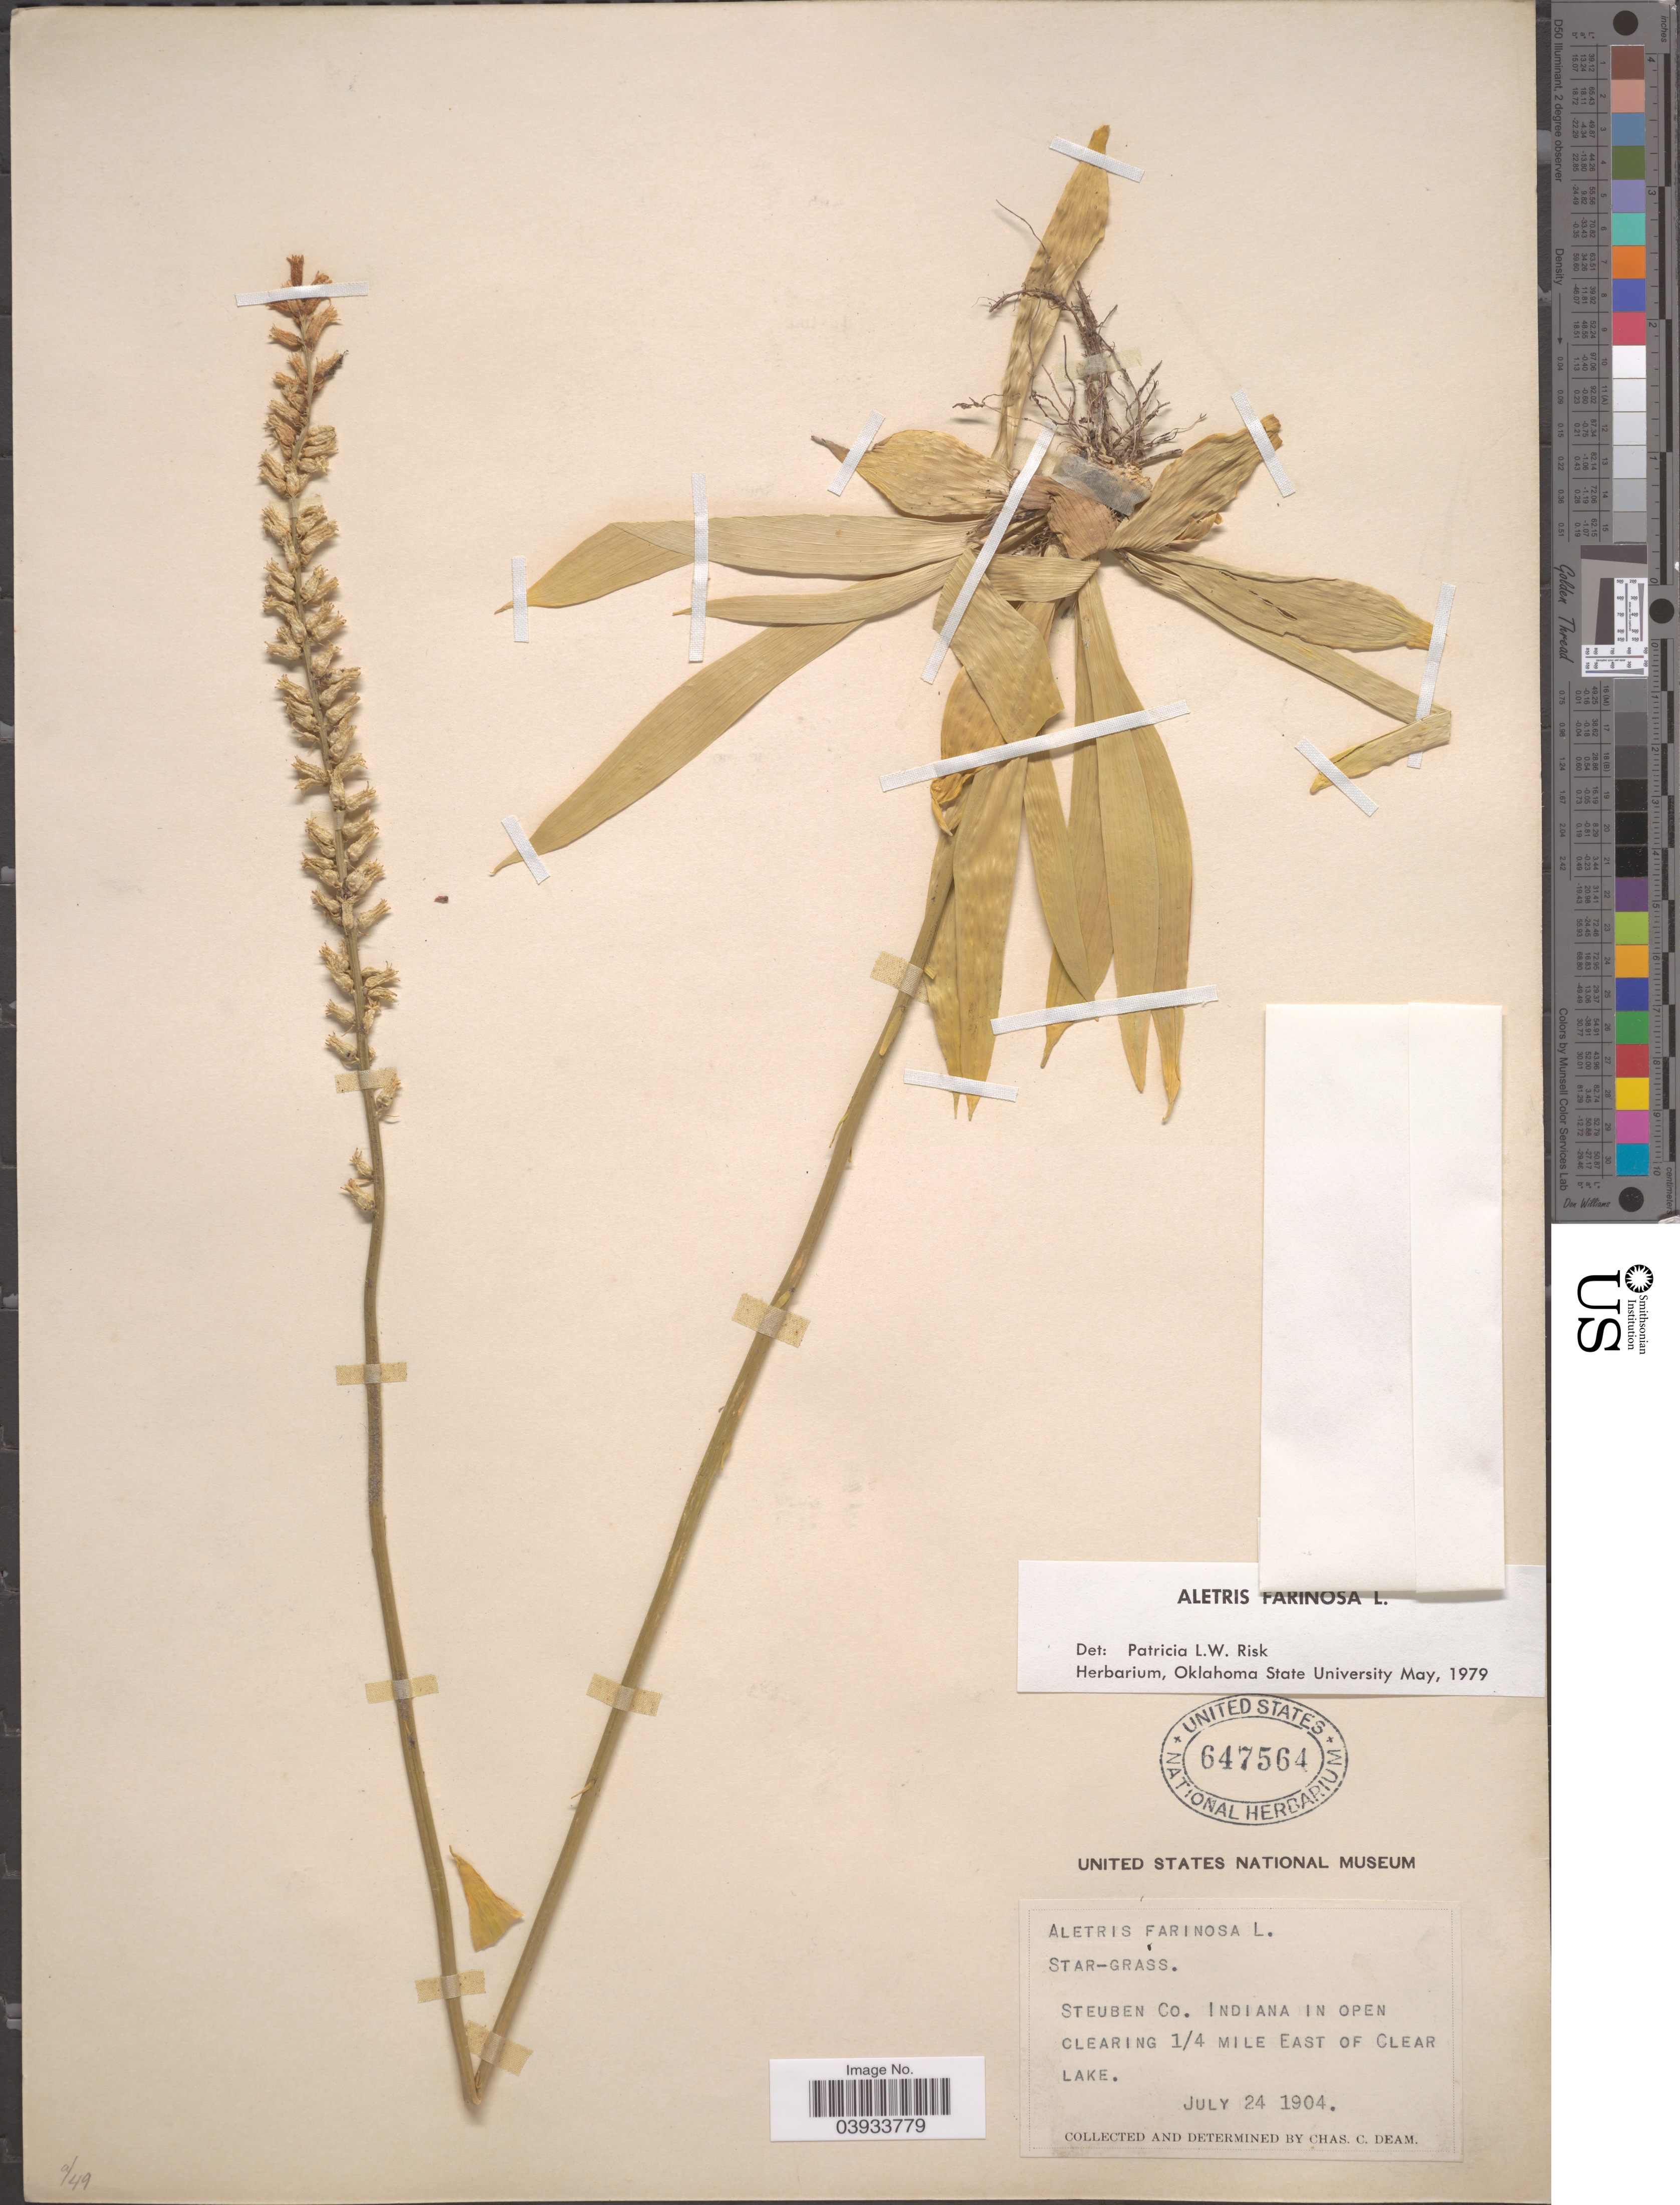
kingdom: Plantae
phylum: Tracheophyta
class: Liliopsida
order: Dioscoreales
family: Nartheciaceae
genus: Aletris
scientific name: Aletris farinosa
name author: L.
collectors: C. C. Deam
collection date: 1904-07-24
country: United States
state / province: Indiana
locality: Steuben Co. ¼ miles east of Clear Lake.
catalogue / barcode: US 647564